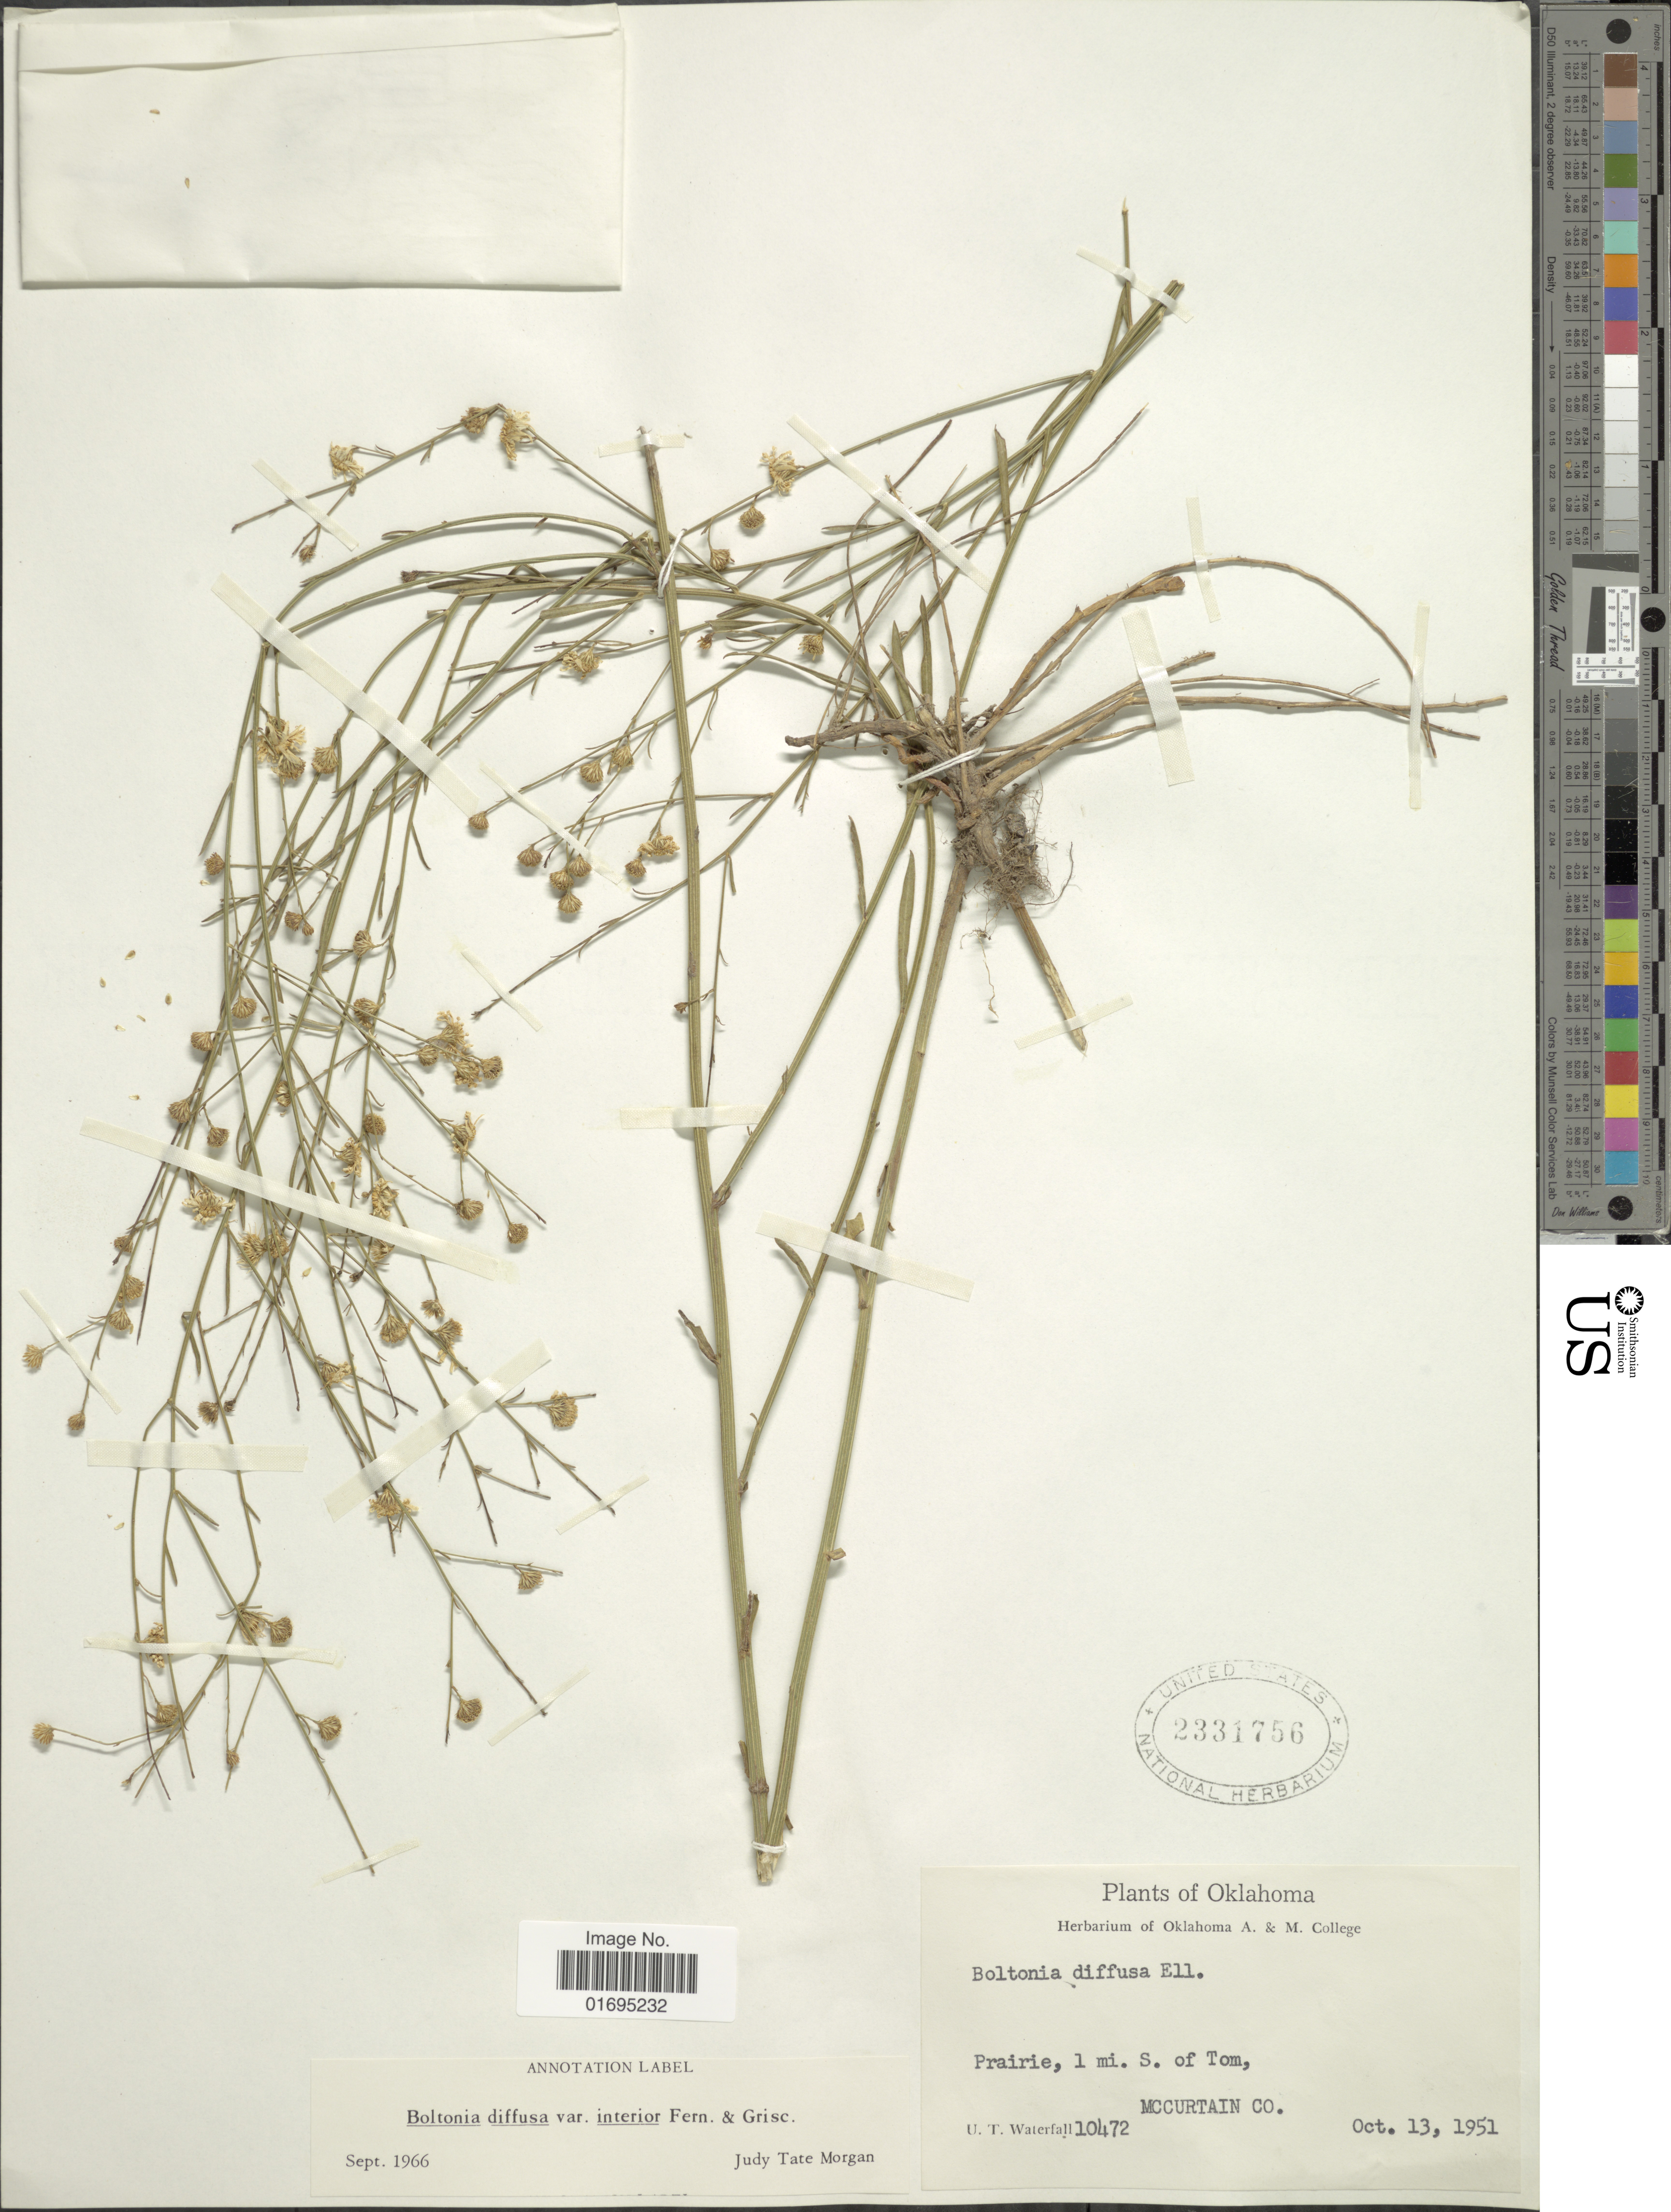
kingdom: Plantae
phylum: Tracheophyta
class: Magnoliopsida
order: Asterales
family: Asteraceae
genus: Boltonia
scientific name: Boltonia diffusa var. interior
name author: Fernald & Griscom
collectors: U. T. Waterfall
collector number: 10472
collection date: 1951-10-13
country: United States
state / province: Oklahoma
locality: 1 mi. S. of Tom, Mccurtain Co.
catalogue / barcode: US 2331756